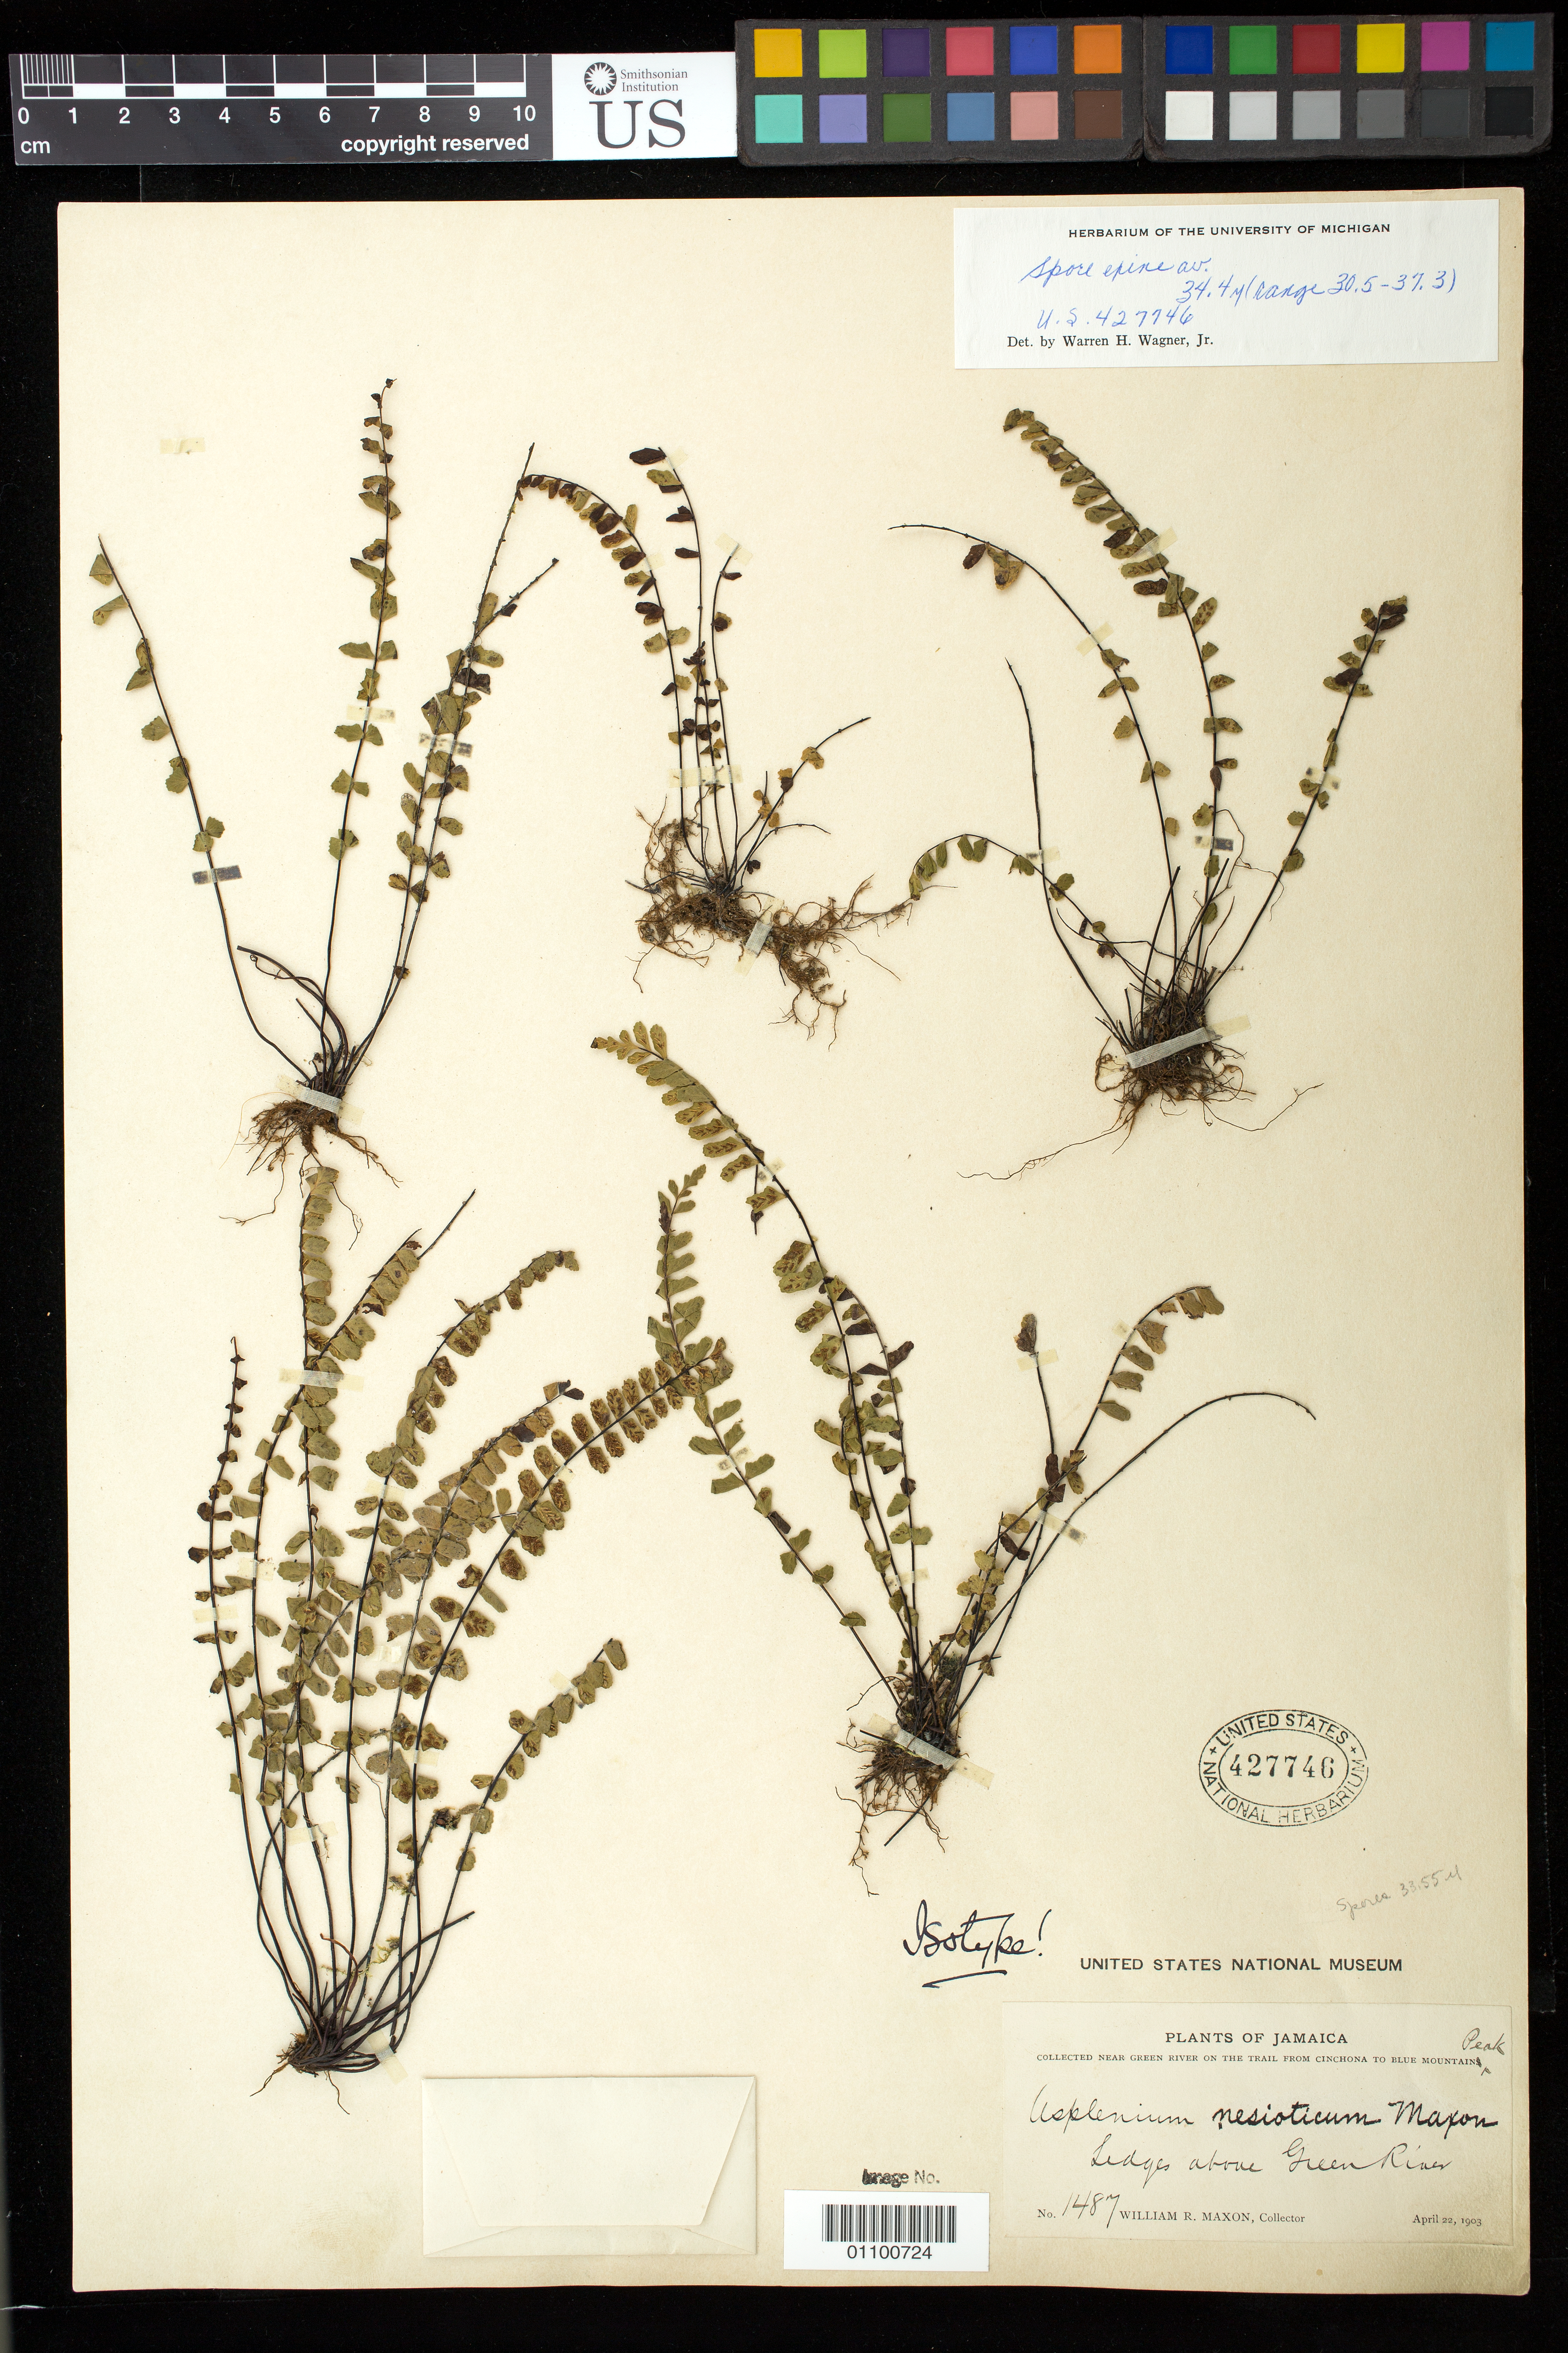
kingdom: Plantae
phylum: Tracheophyta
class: Polypodiopsida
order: Polypodiales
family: Aspleniaceae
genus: Asplenium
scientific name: Asplenium nesioticum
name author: Maxon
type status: Isotype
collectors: W. R. Maxon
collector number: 1487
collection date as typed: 22 Apr 1903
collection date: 1903-04-22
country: Jamaica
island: Greater Antilles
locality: Near Green River on trail from Chinchona to Blue Mountains.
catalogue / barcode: US 427746